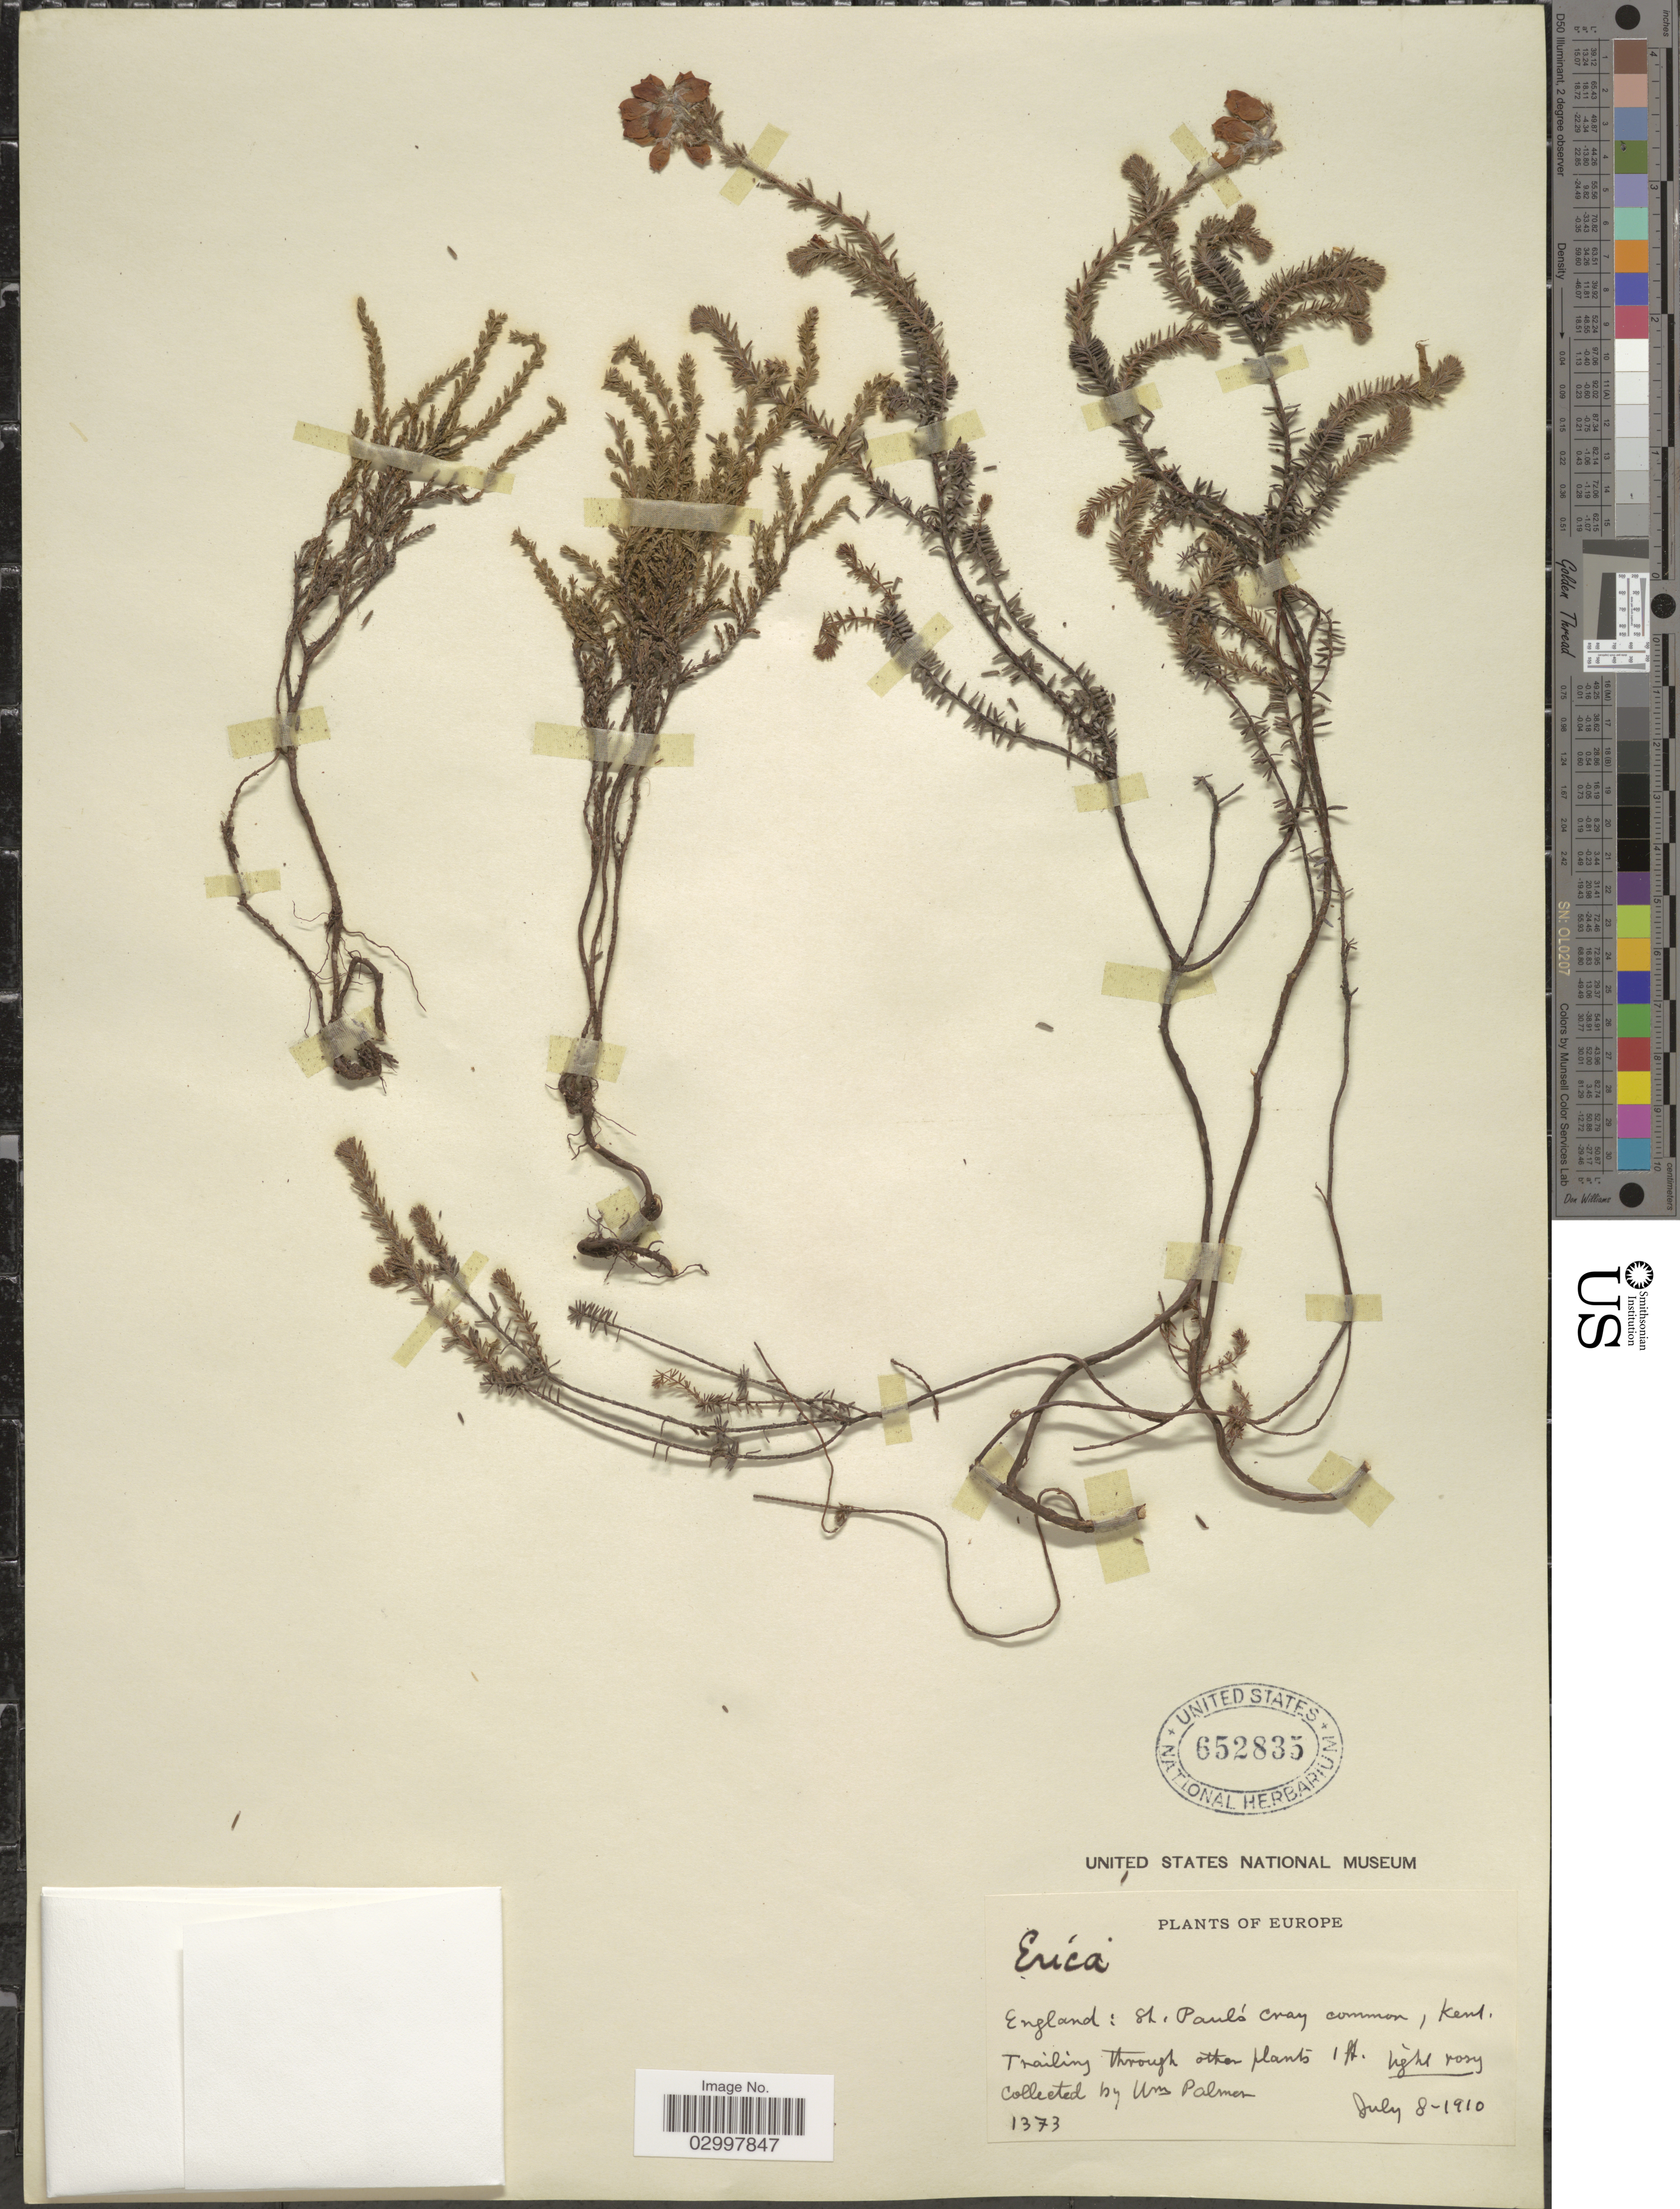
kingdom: Plantae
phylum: Tracheophyta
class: Magnoliopsida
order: Ericales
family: Ericaceae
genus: Erica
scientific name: Erica sp.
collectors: W. Palmer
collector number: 1373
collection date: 1910-07-08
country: United Kingdom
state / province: England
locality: St. Paul's Cray Common, Kent.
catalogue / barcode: US 652835